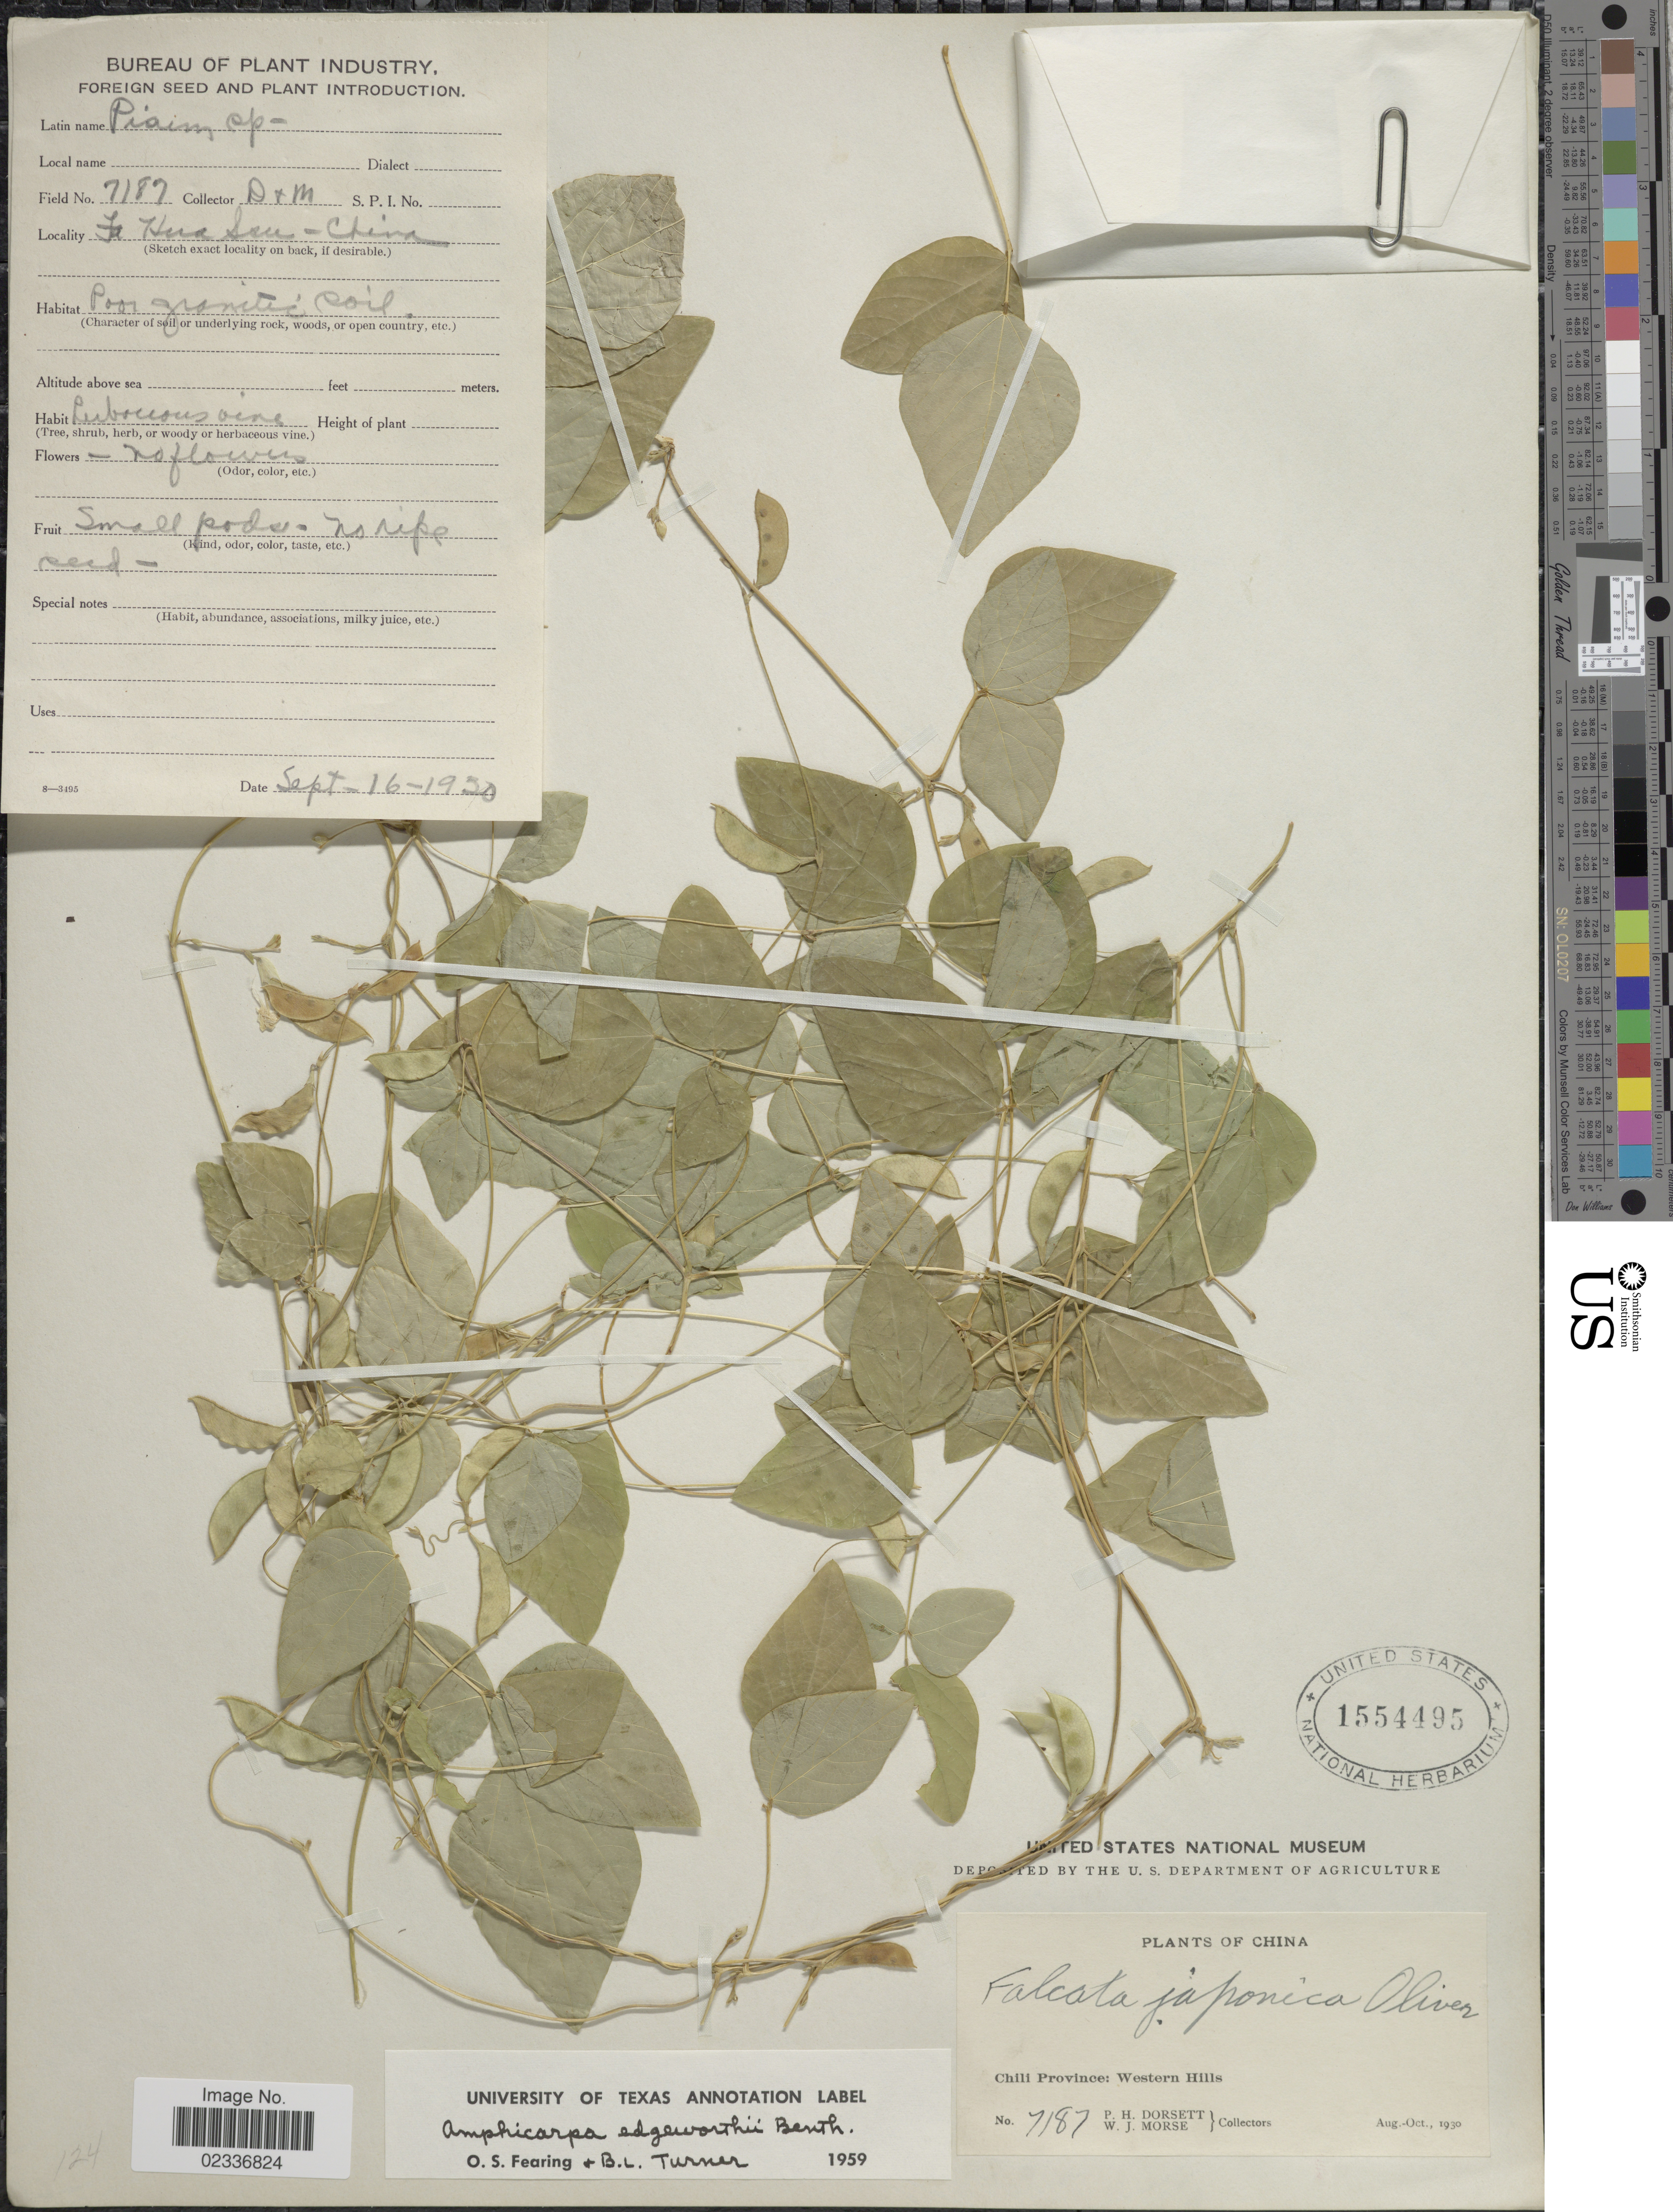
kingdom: Plantae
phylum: Tracheophyta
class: Magnoliopsida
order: Fabales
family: Fabaceae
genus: Amphicarpaea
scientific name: Amphicarpaea edgeworthii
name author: Benth.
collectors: P. H. Dorsett & W. J. Morse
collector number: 7187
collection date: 1930-09-16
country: China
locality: Chili Province: Western Hills, Fa Hua Szu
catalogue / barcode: US 1554495